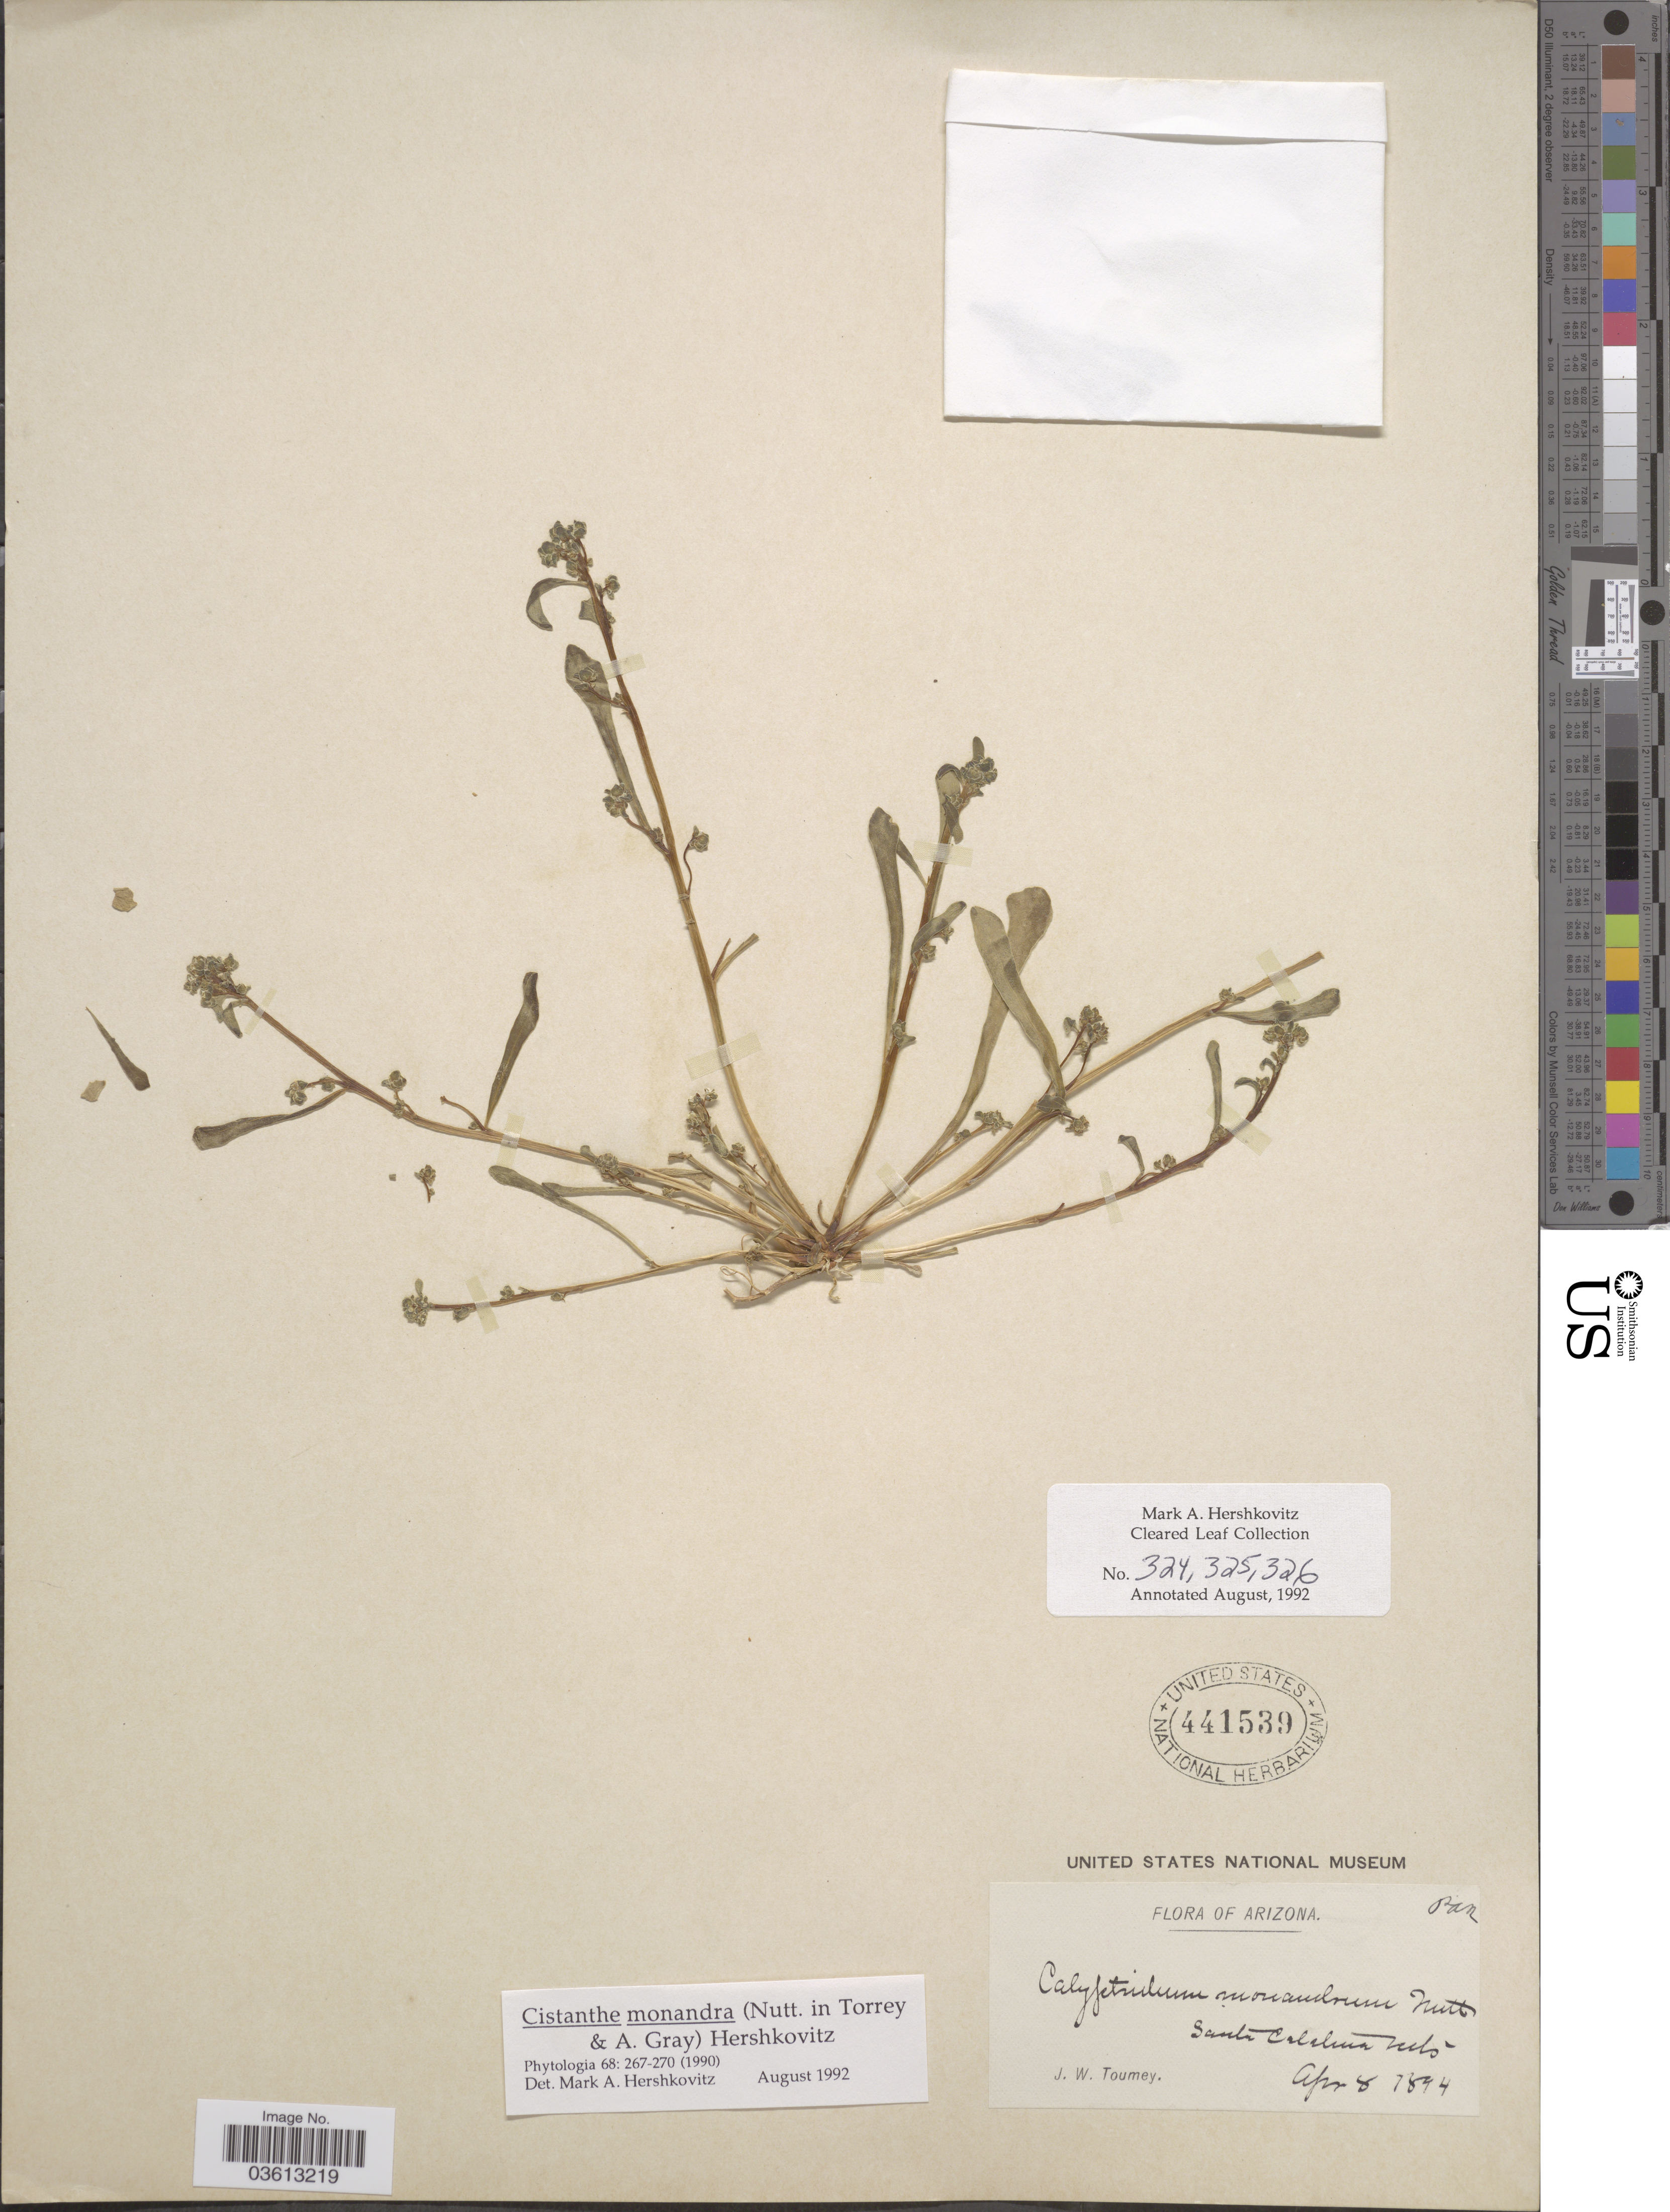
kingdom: Plantae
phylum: Tracheophyta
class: Magnoliopsida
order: Caryophyllales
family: Montiaceae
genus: Calandrinia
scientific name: Calandrinia monandra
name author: (Ruiz & Pav.) DC.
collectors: J. W. Toumey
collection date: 1894-04-08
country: United States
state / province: Arizona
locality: Santa Catalina Mts.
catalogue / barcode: US 441539